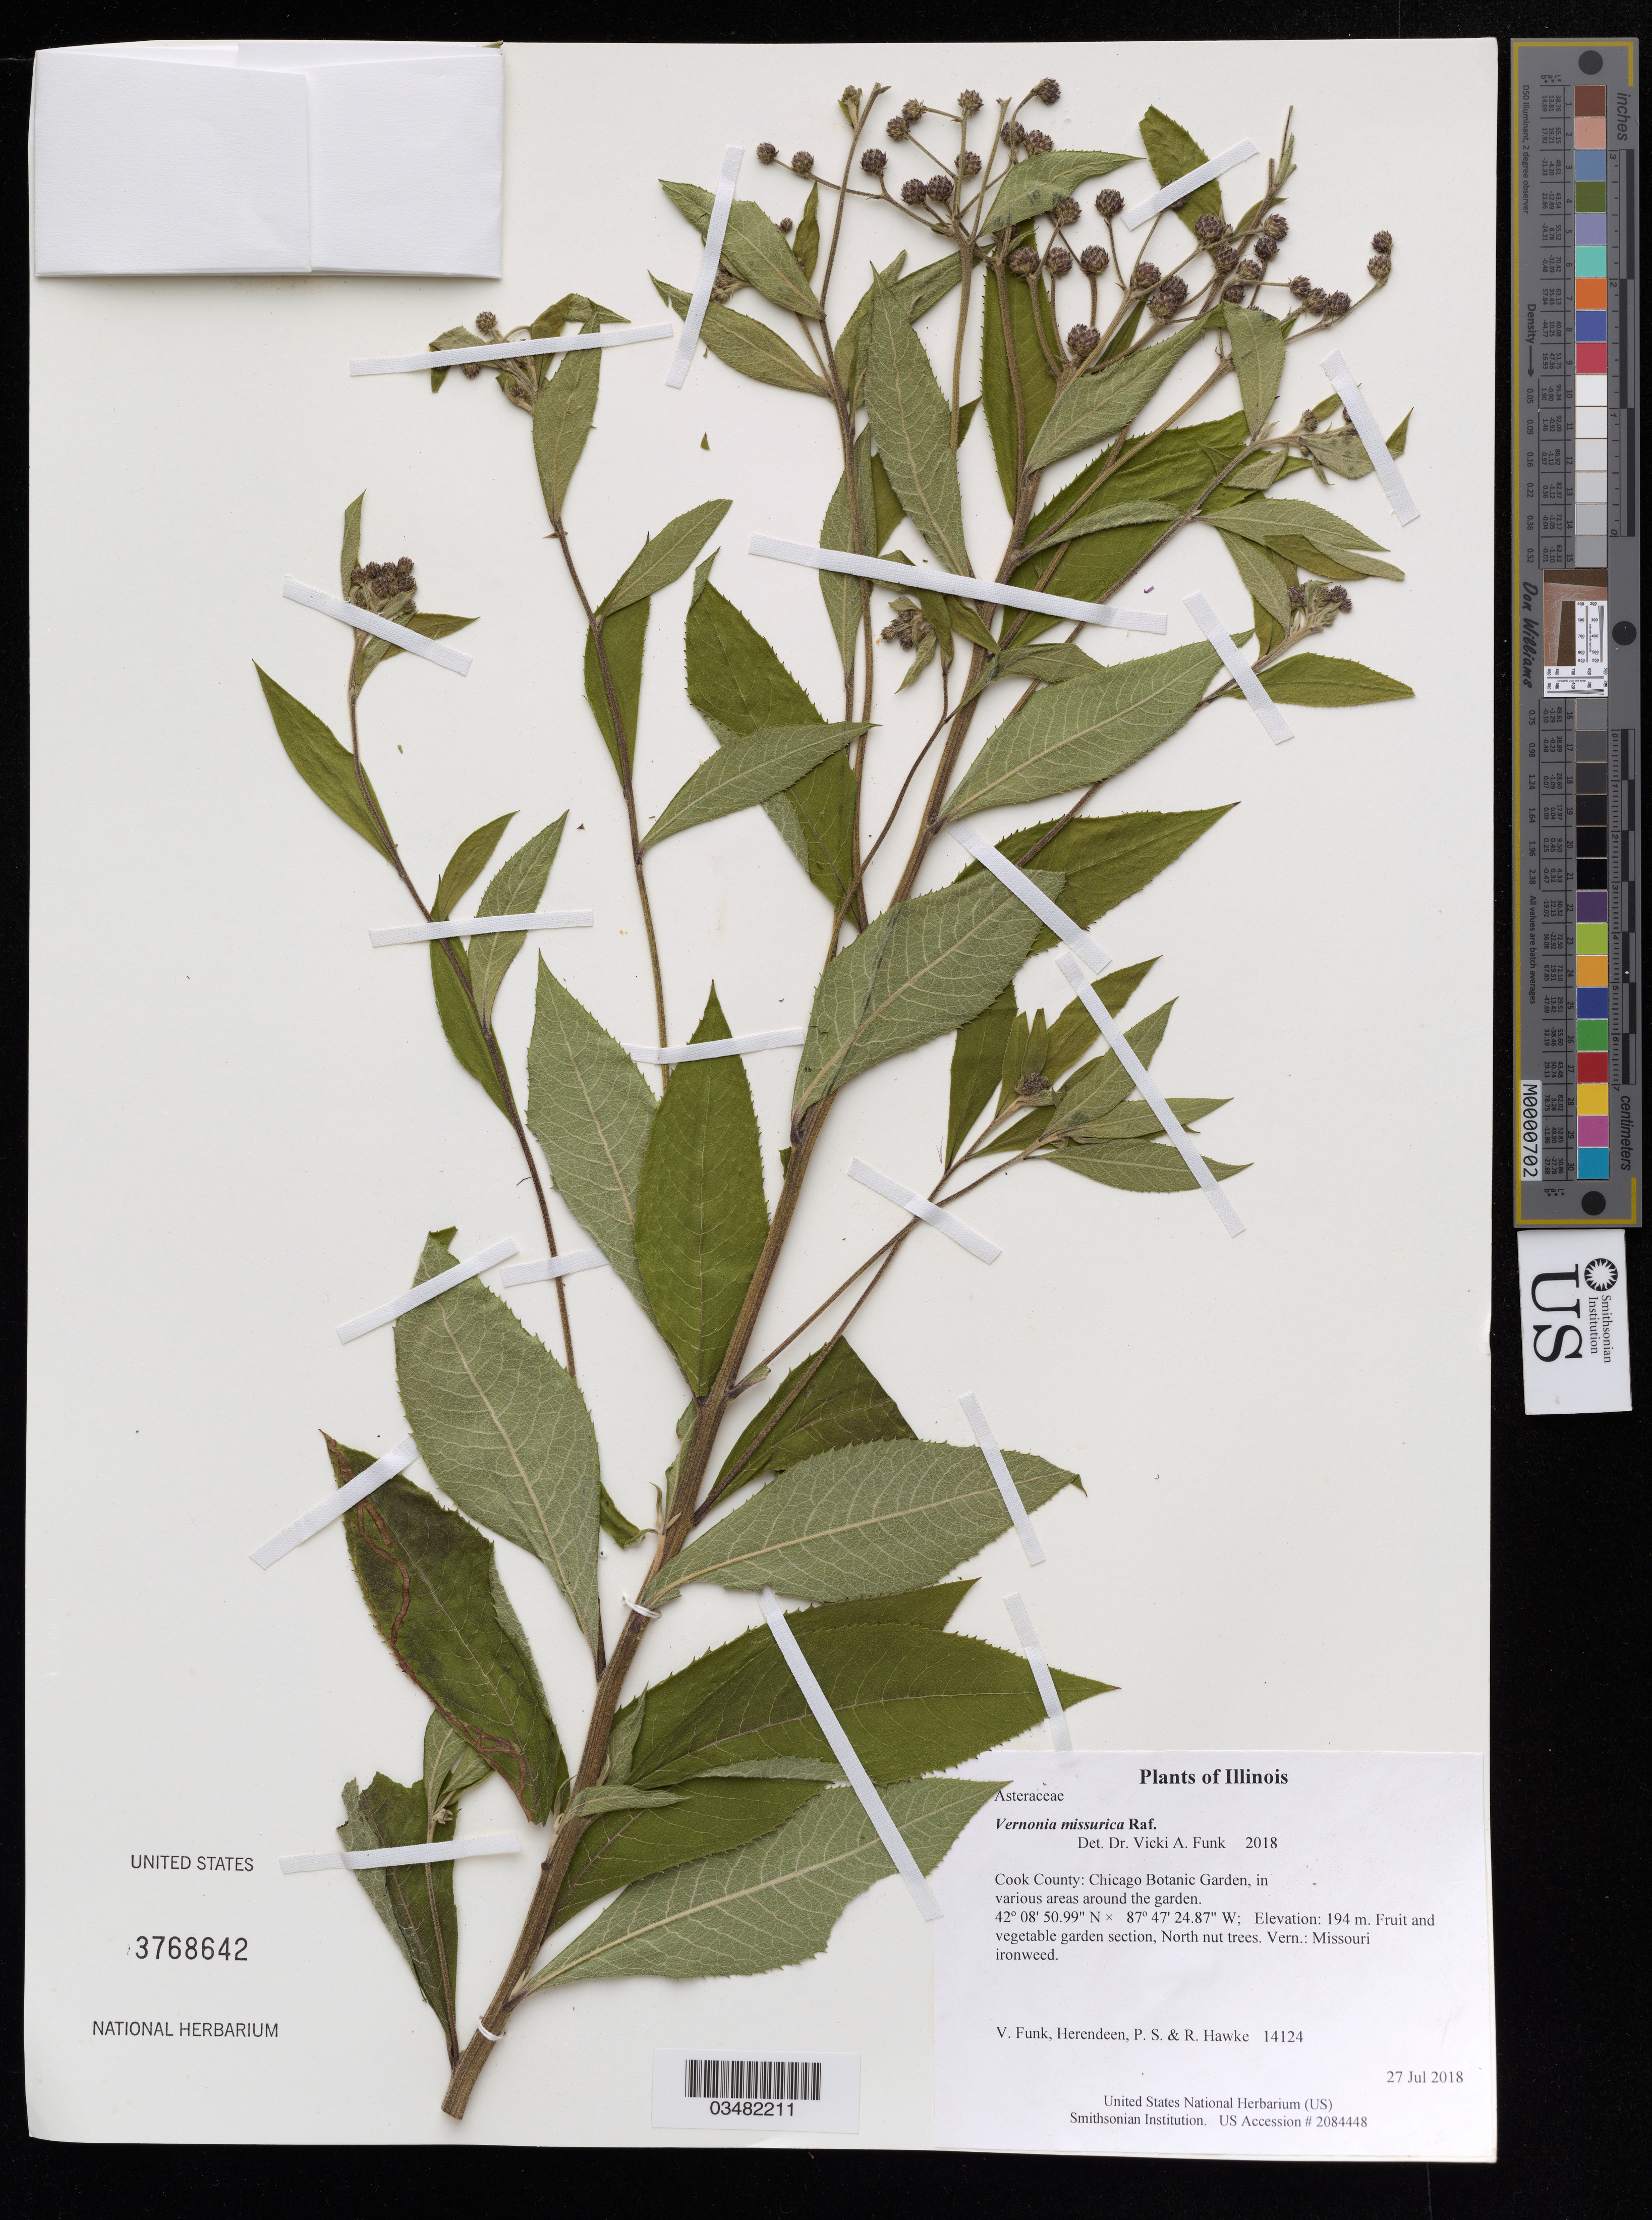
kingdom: Plantae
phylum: Tracheophyta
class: Magnoliopsida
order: Asterales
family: Asteraceae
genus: Vernonia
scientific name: Vernonia missurica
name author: Raf.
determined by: Funk, Vicki A., (BOT), Smithsonian Institution - National Museum of Natural History (UNITED STATES)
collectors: Herendeen, P. S. & R. Hawke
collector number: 14124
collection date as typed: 27 Jul 2018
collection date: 2018-07-27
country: United States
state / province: Illinois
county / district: Cook County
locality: Chicago Botanic Garden, in various areas around the garden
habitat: Fruit and vegetable garden section, North nut trees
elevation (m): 194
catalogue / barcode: US 3768642